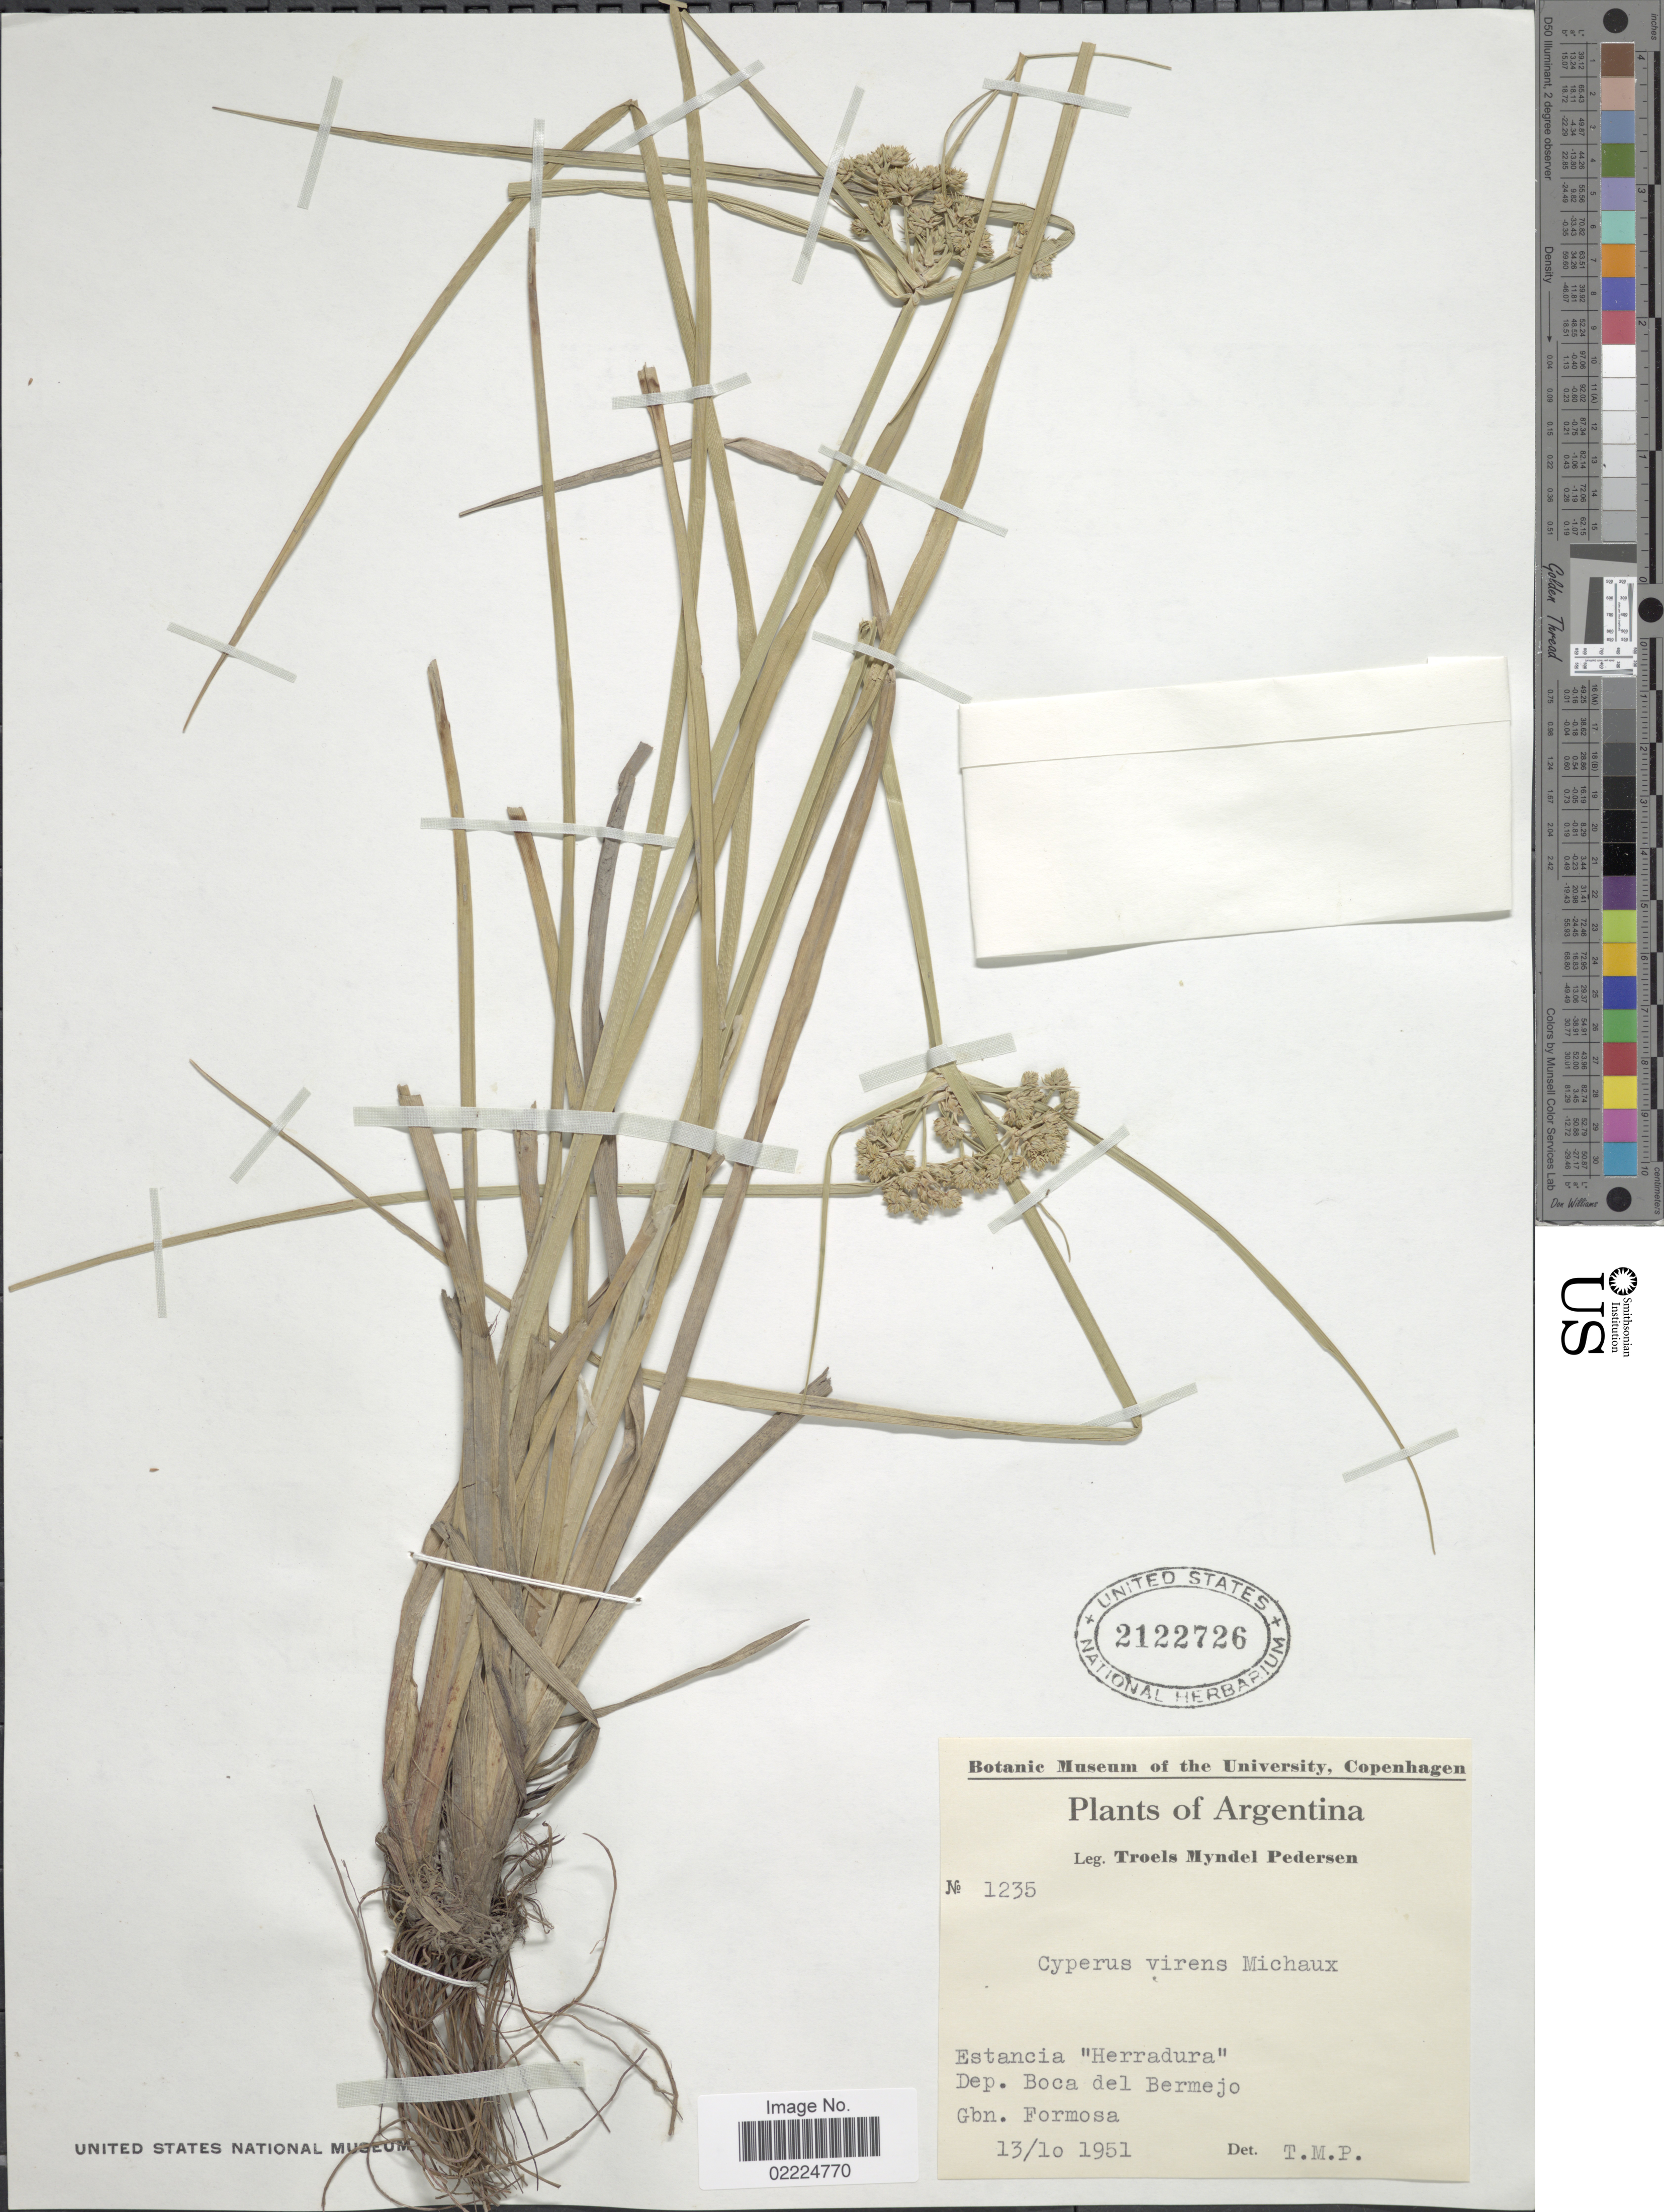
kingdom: Plantae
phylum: Tracheophyta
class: Liliopsida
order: Poales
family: Cyperaceae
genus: Cyperus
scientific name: Cyperus virens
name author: Michx.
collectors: T. Pederson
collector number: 1235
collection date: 1951-10-13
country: Argentina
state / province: Formosa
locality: Estancia "Herradura" Dep. Boca del Bermejo. Gbn. Formosa.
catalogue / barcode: US 2122726